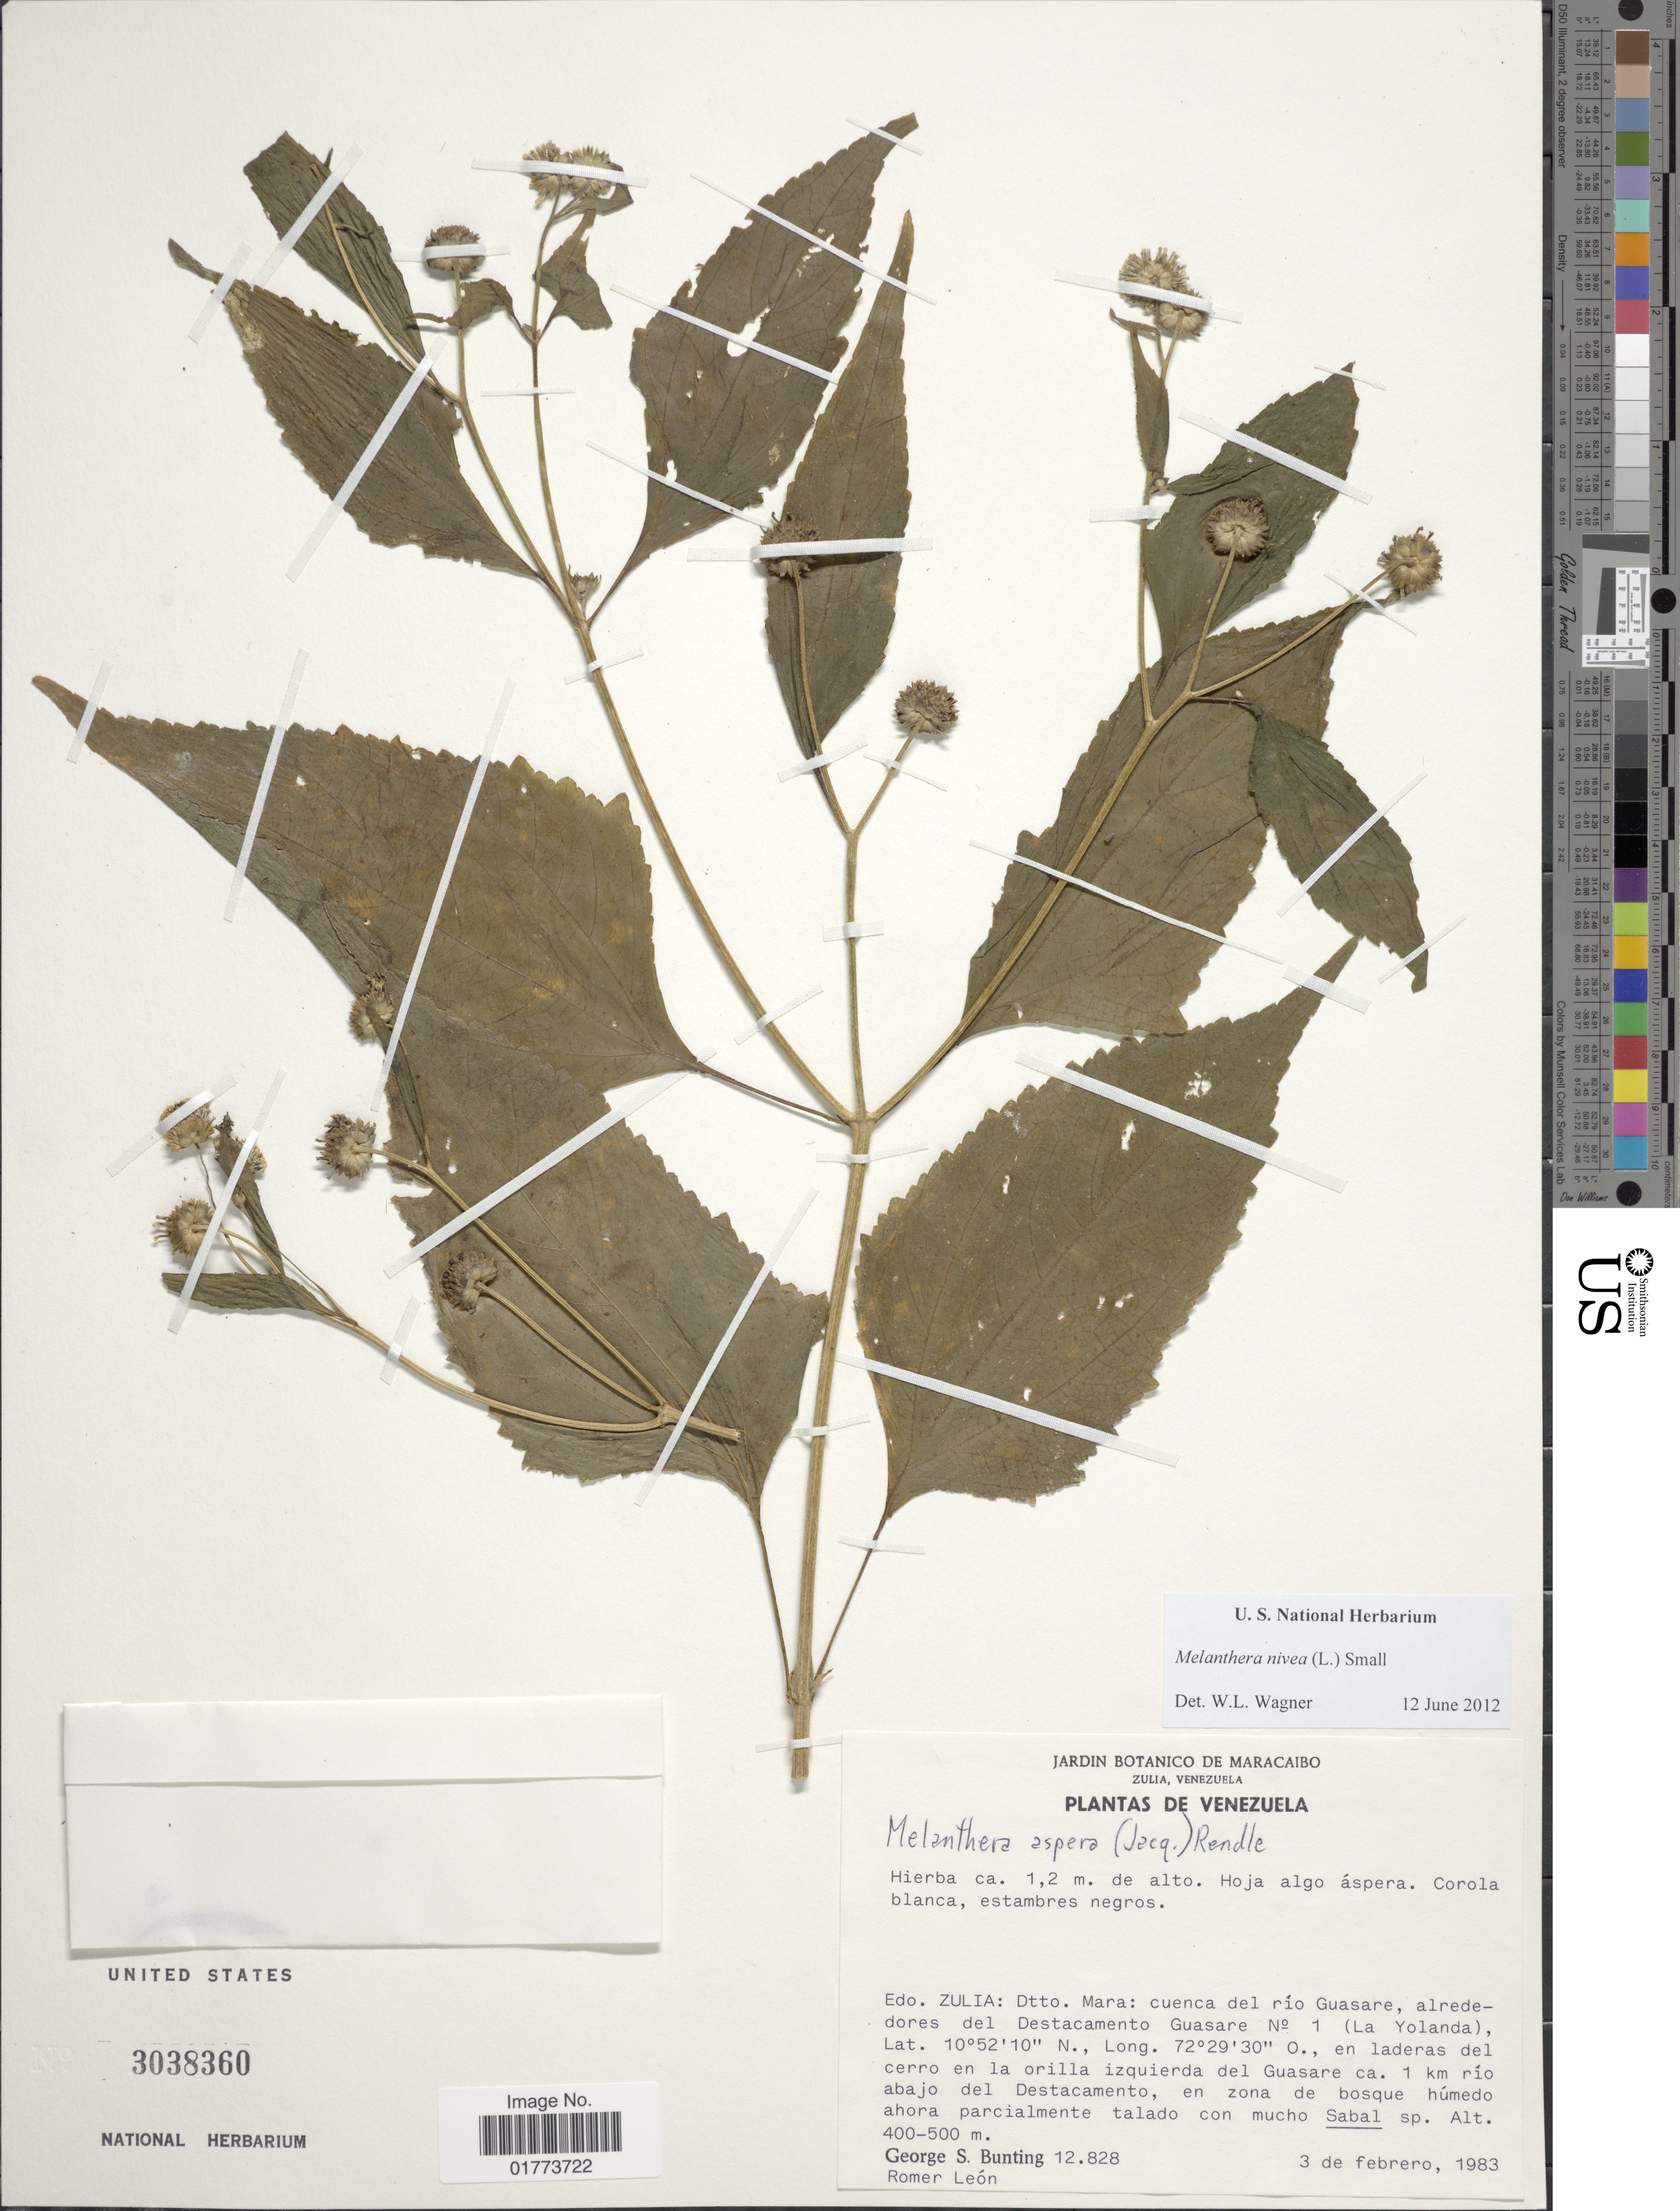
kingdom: Plantae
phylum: Tracheophyta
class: Magnoliopsida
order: Asterales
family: Asteraceae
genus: Melanthera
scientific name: Melanthera nivea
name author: (L.) Small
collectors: G. S. Bunting & R. A. León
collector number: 12828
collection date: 1983-05-06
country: Venezuela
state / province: Zulia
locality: Edo. Zulia: Dtto. Mara: cuenca del rio guasare, alrededores del Destacamento Guasare no 1 (La Yolanda)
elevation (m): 400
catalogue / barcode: US 3038360